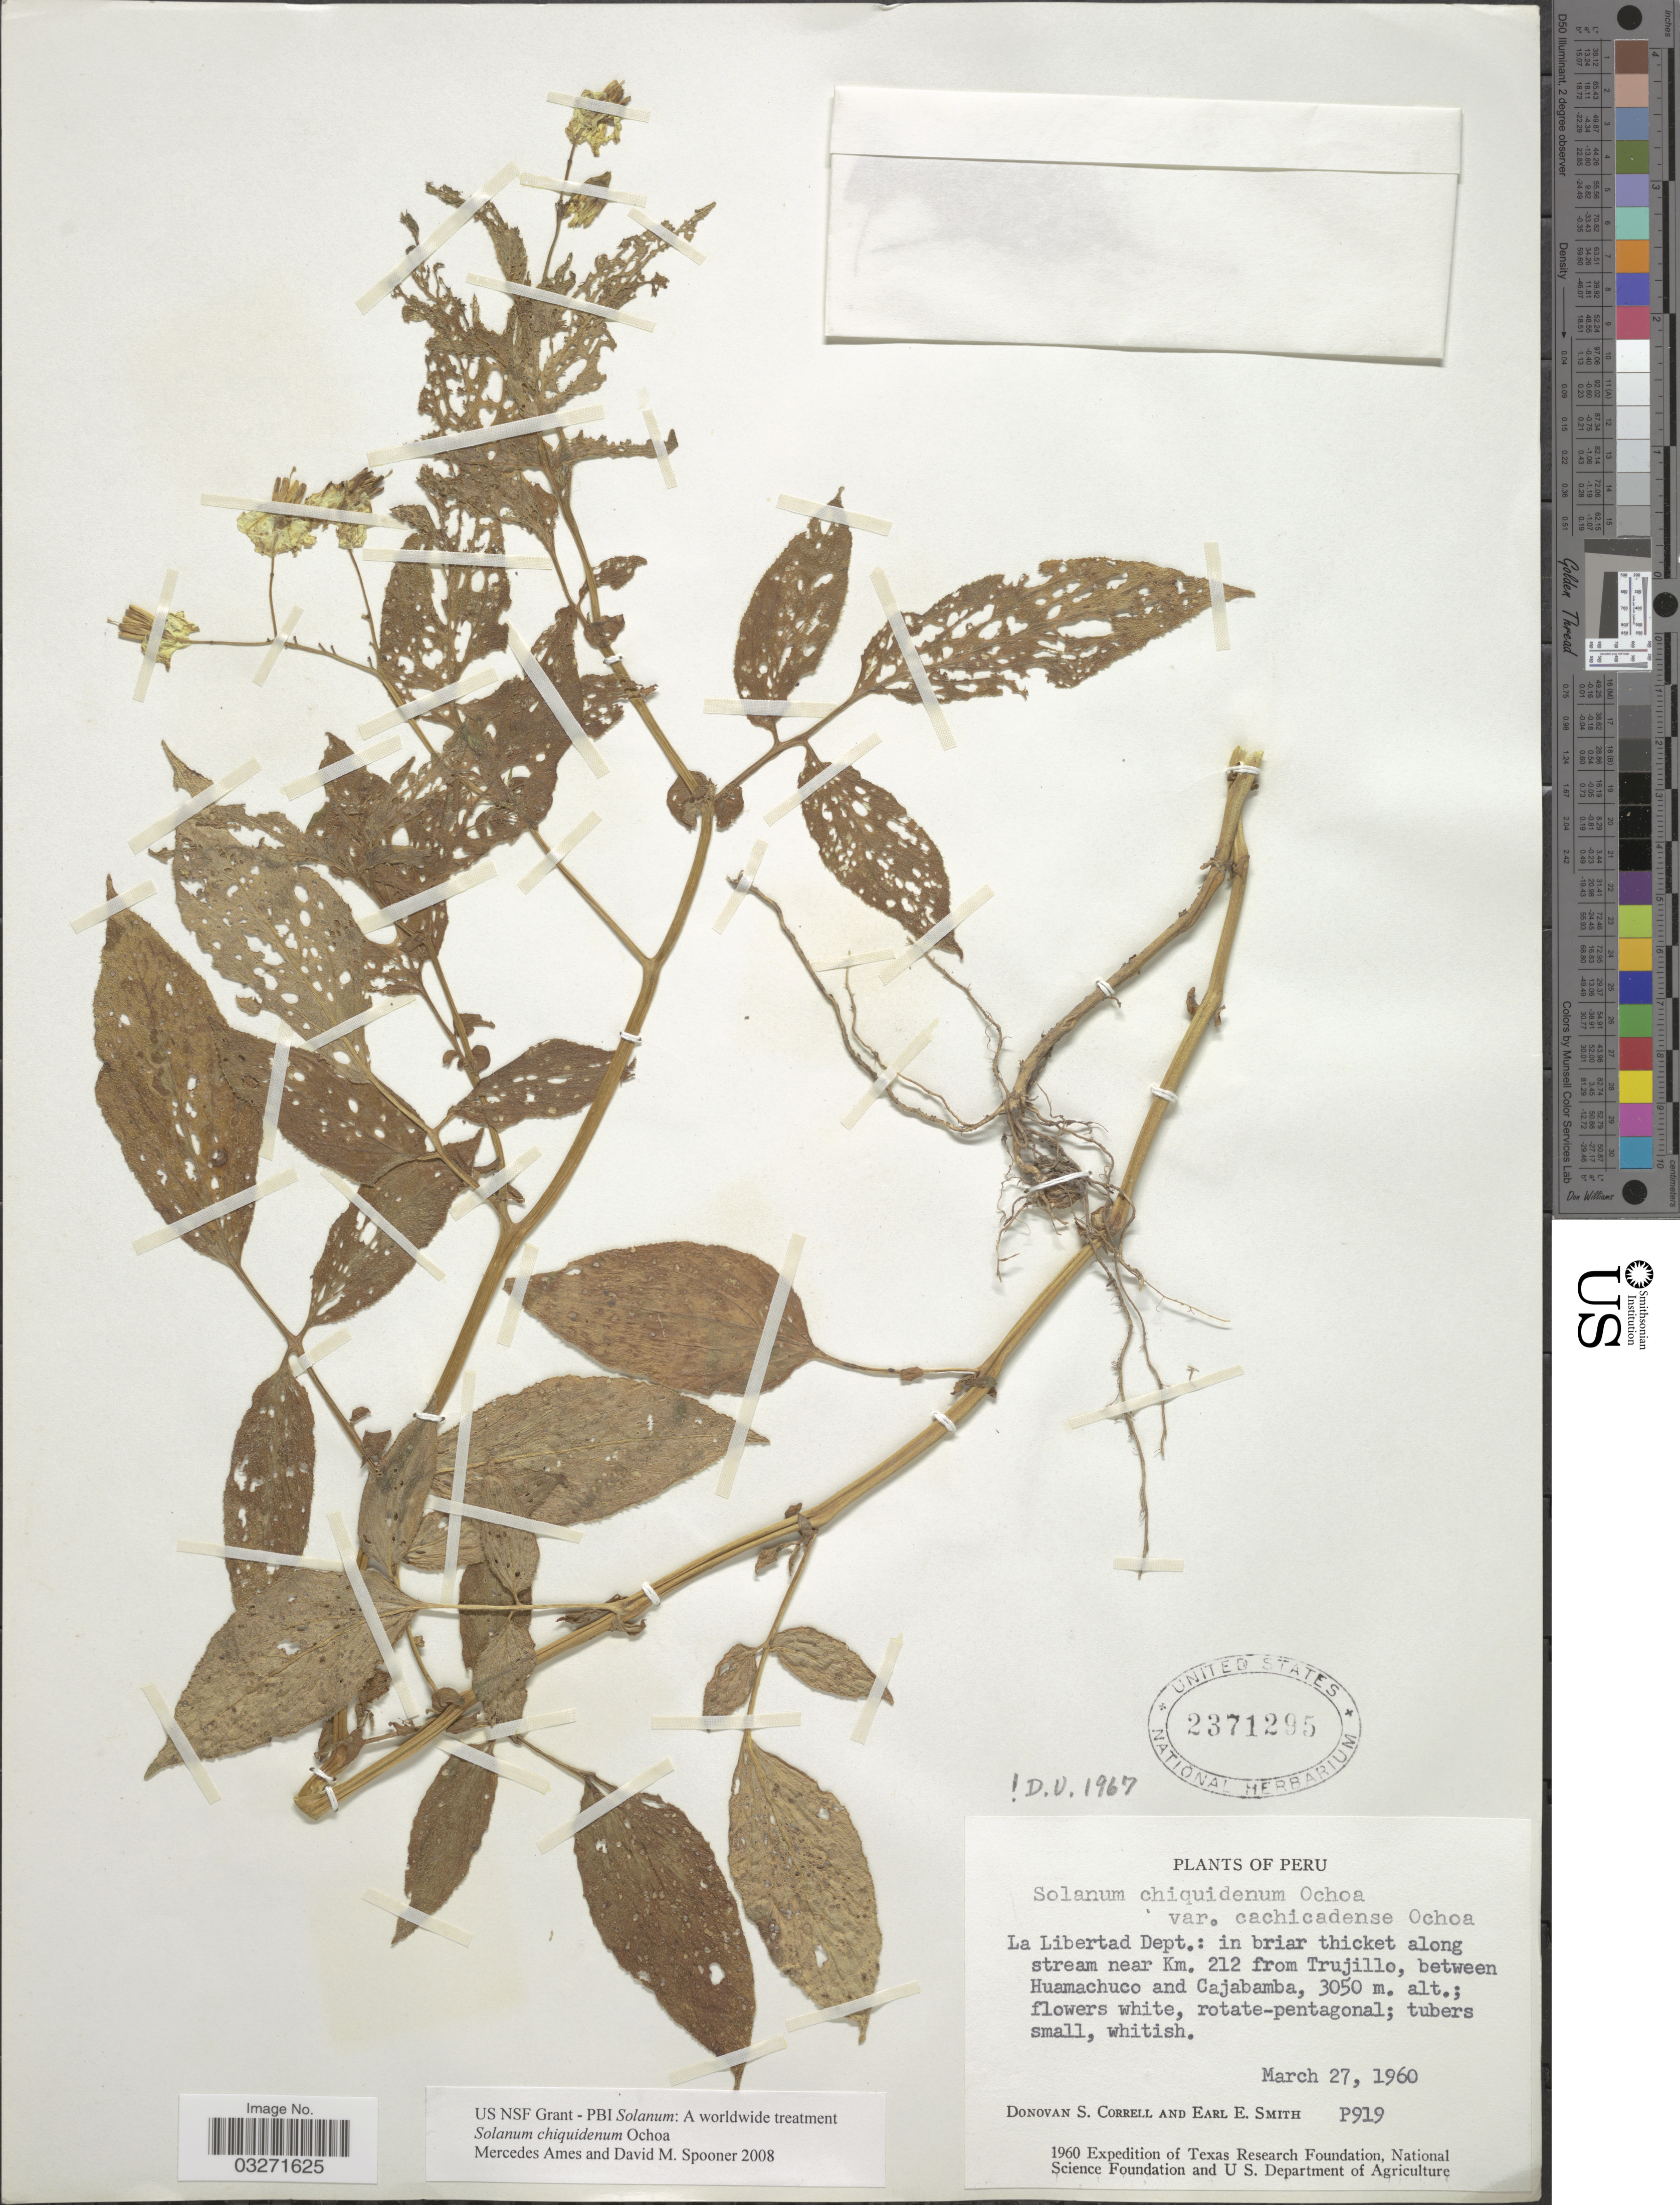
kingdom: Plantae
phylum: Tracheophyta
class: Magnoliopsida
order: Solanales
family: Solanaceae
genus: Solanum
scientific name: Solanum chiquidenum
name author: Ochoa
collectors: D. S. Correll & E. E. Smith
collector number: P919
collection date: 1960-03-27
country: Peru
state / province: La Libertad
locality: La Libertad Dept.: in briar thicket along stream near Km. 212 from Trujillo, between Huamachuco and Cajabamba.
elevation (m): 3050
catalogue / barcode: US 2371295